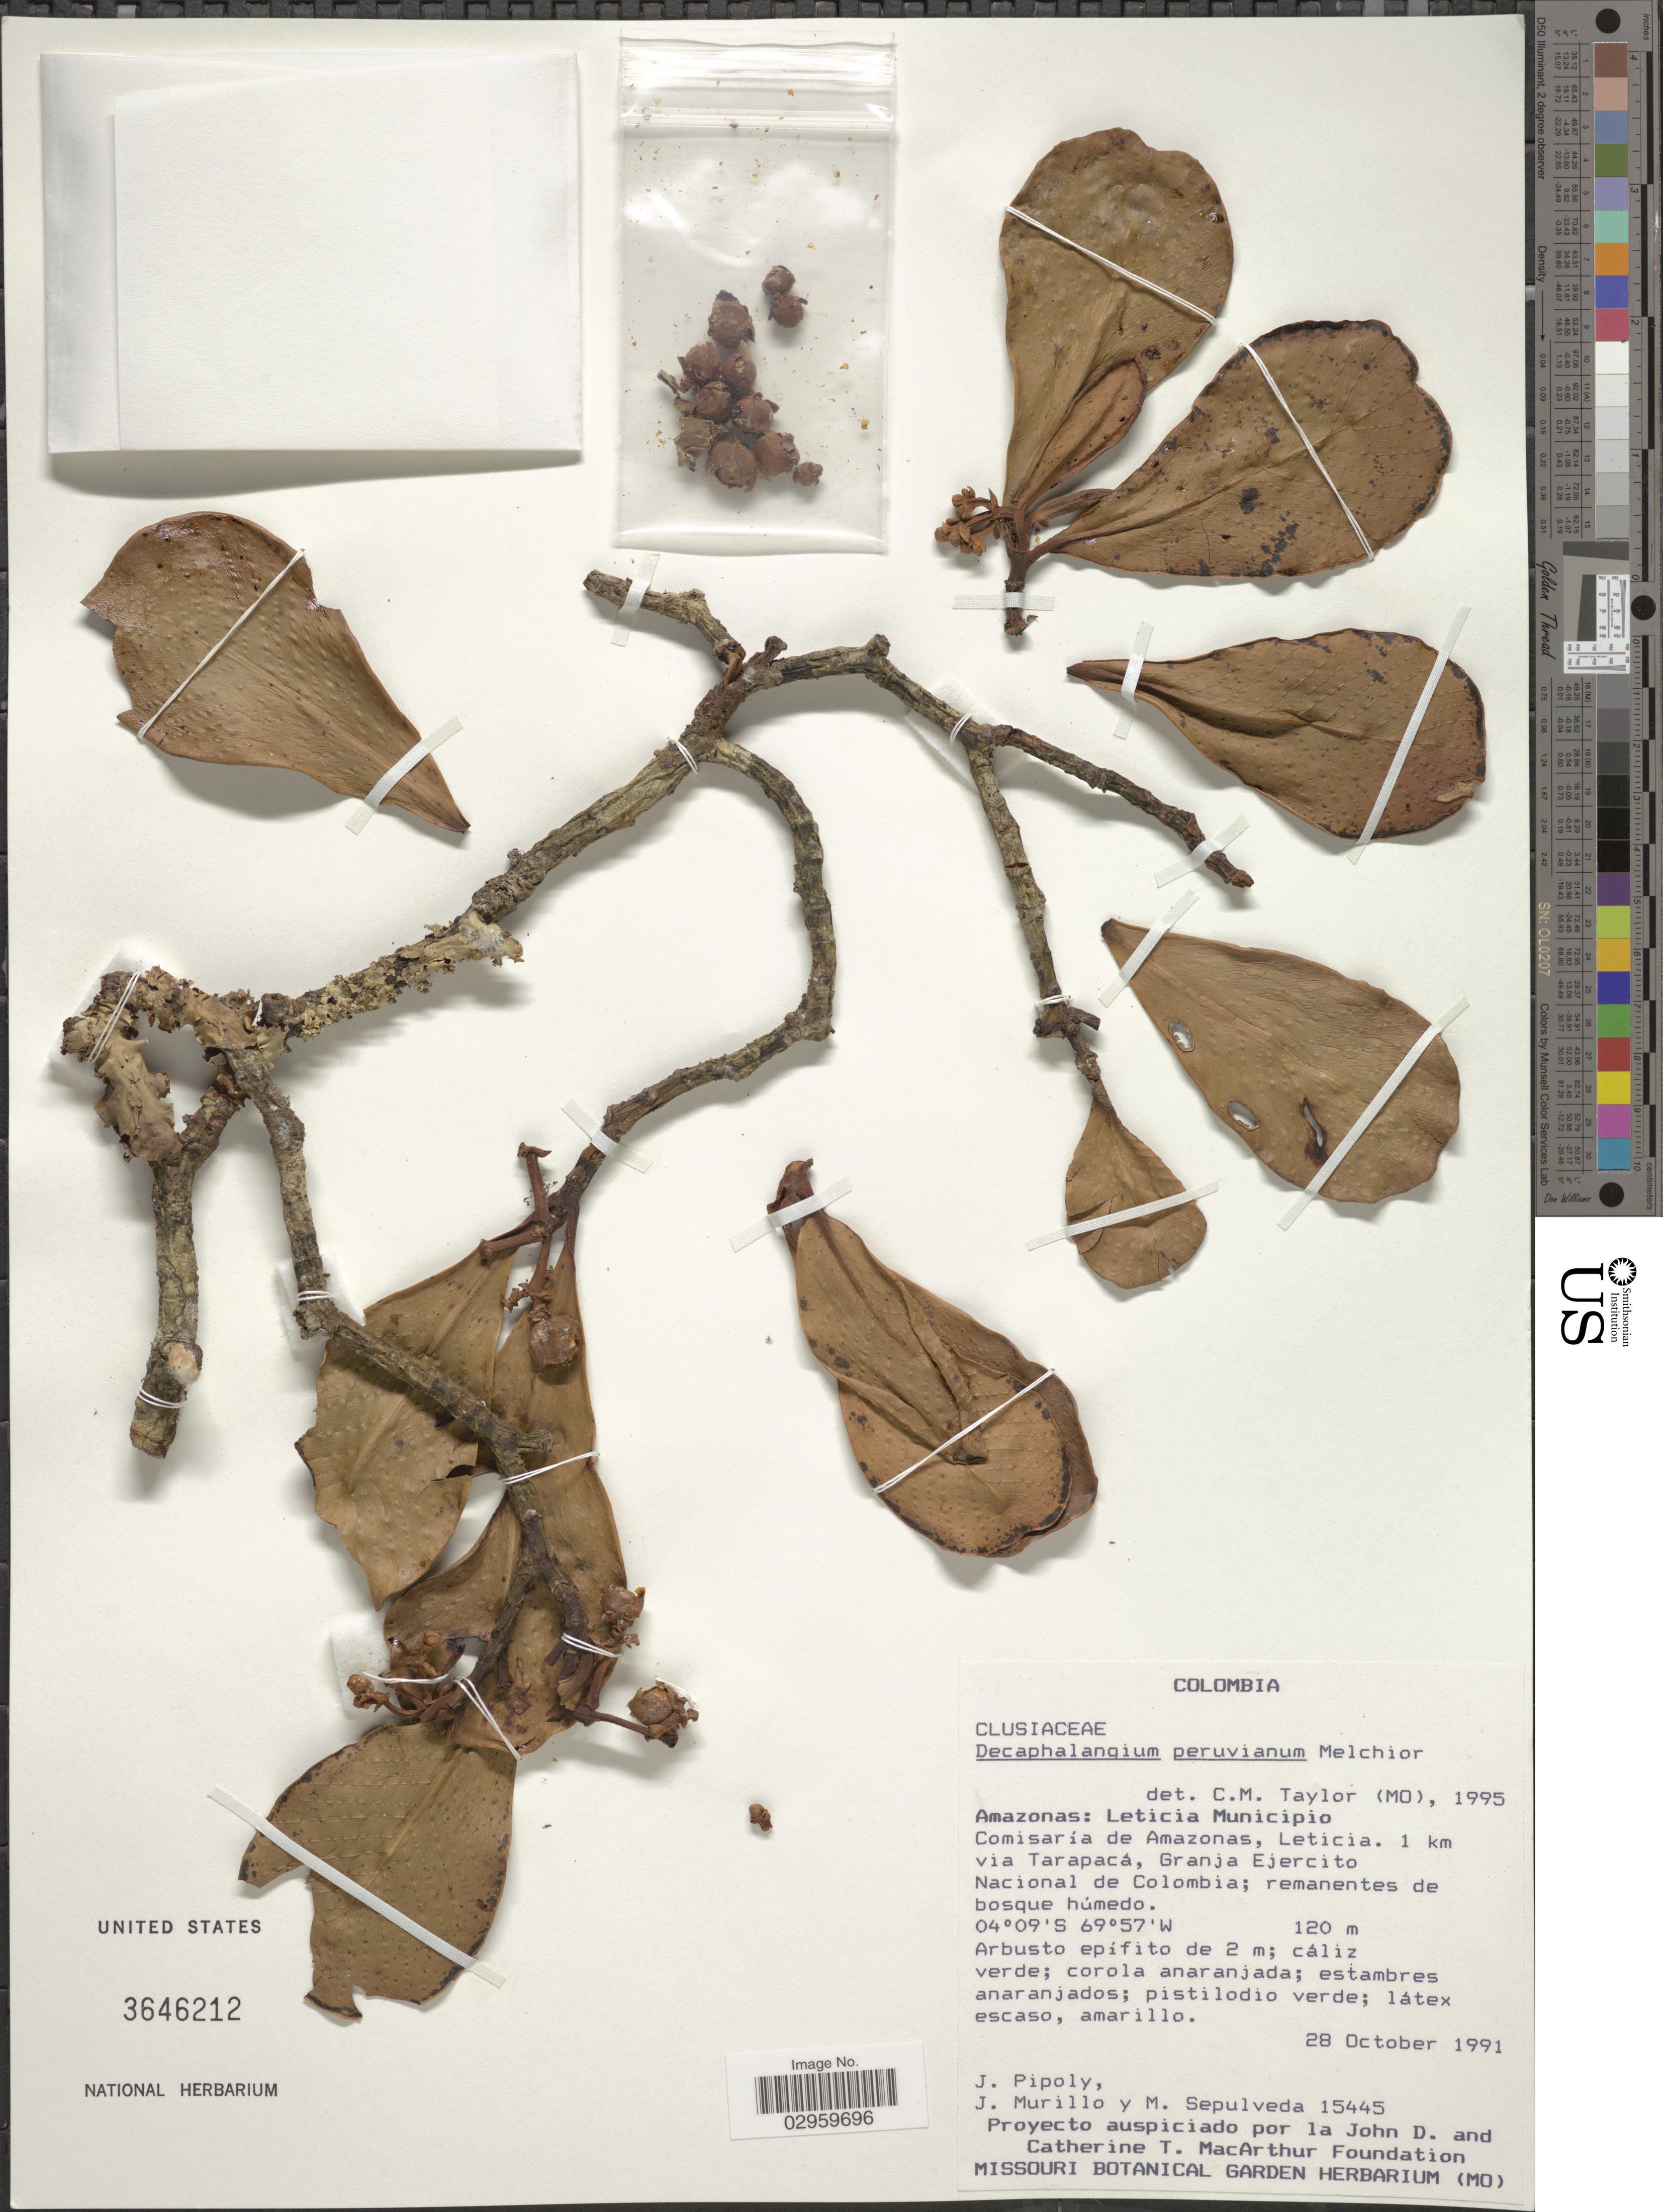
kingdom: Plantae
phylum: Tracheophyta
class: Magnoliopsida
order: Malpighiales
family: Clusiaceae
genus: Clusia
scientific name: Clusia nigrolineata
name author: P.F. Stevens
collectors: J. J. Pipoly, J. C. Murillo-A. & M. Sepulveda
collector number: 15445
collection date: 1991-10-28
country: Colombia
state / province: Amazônas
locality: Leticia Municipio, Comisaría de Amazonas, Teticia. 1 km via Tarapacá, Granja Ejercito Nacional de Colombia.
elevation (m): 120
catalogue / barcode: US 3646212